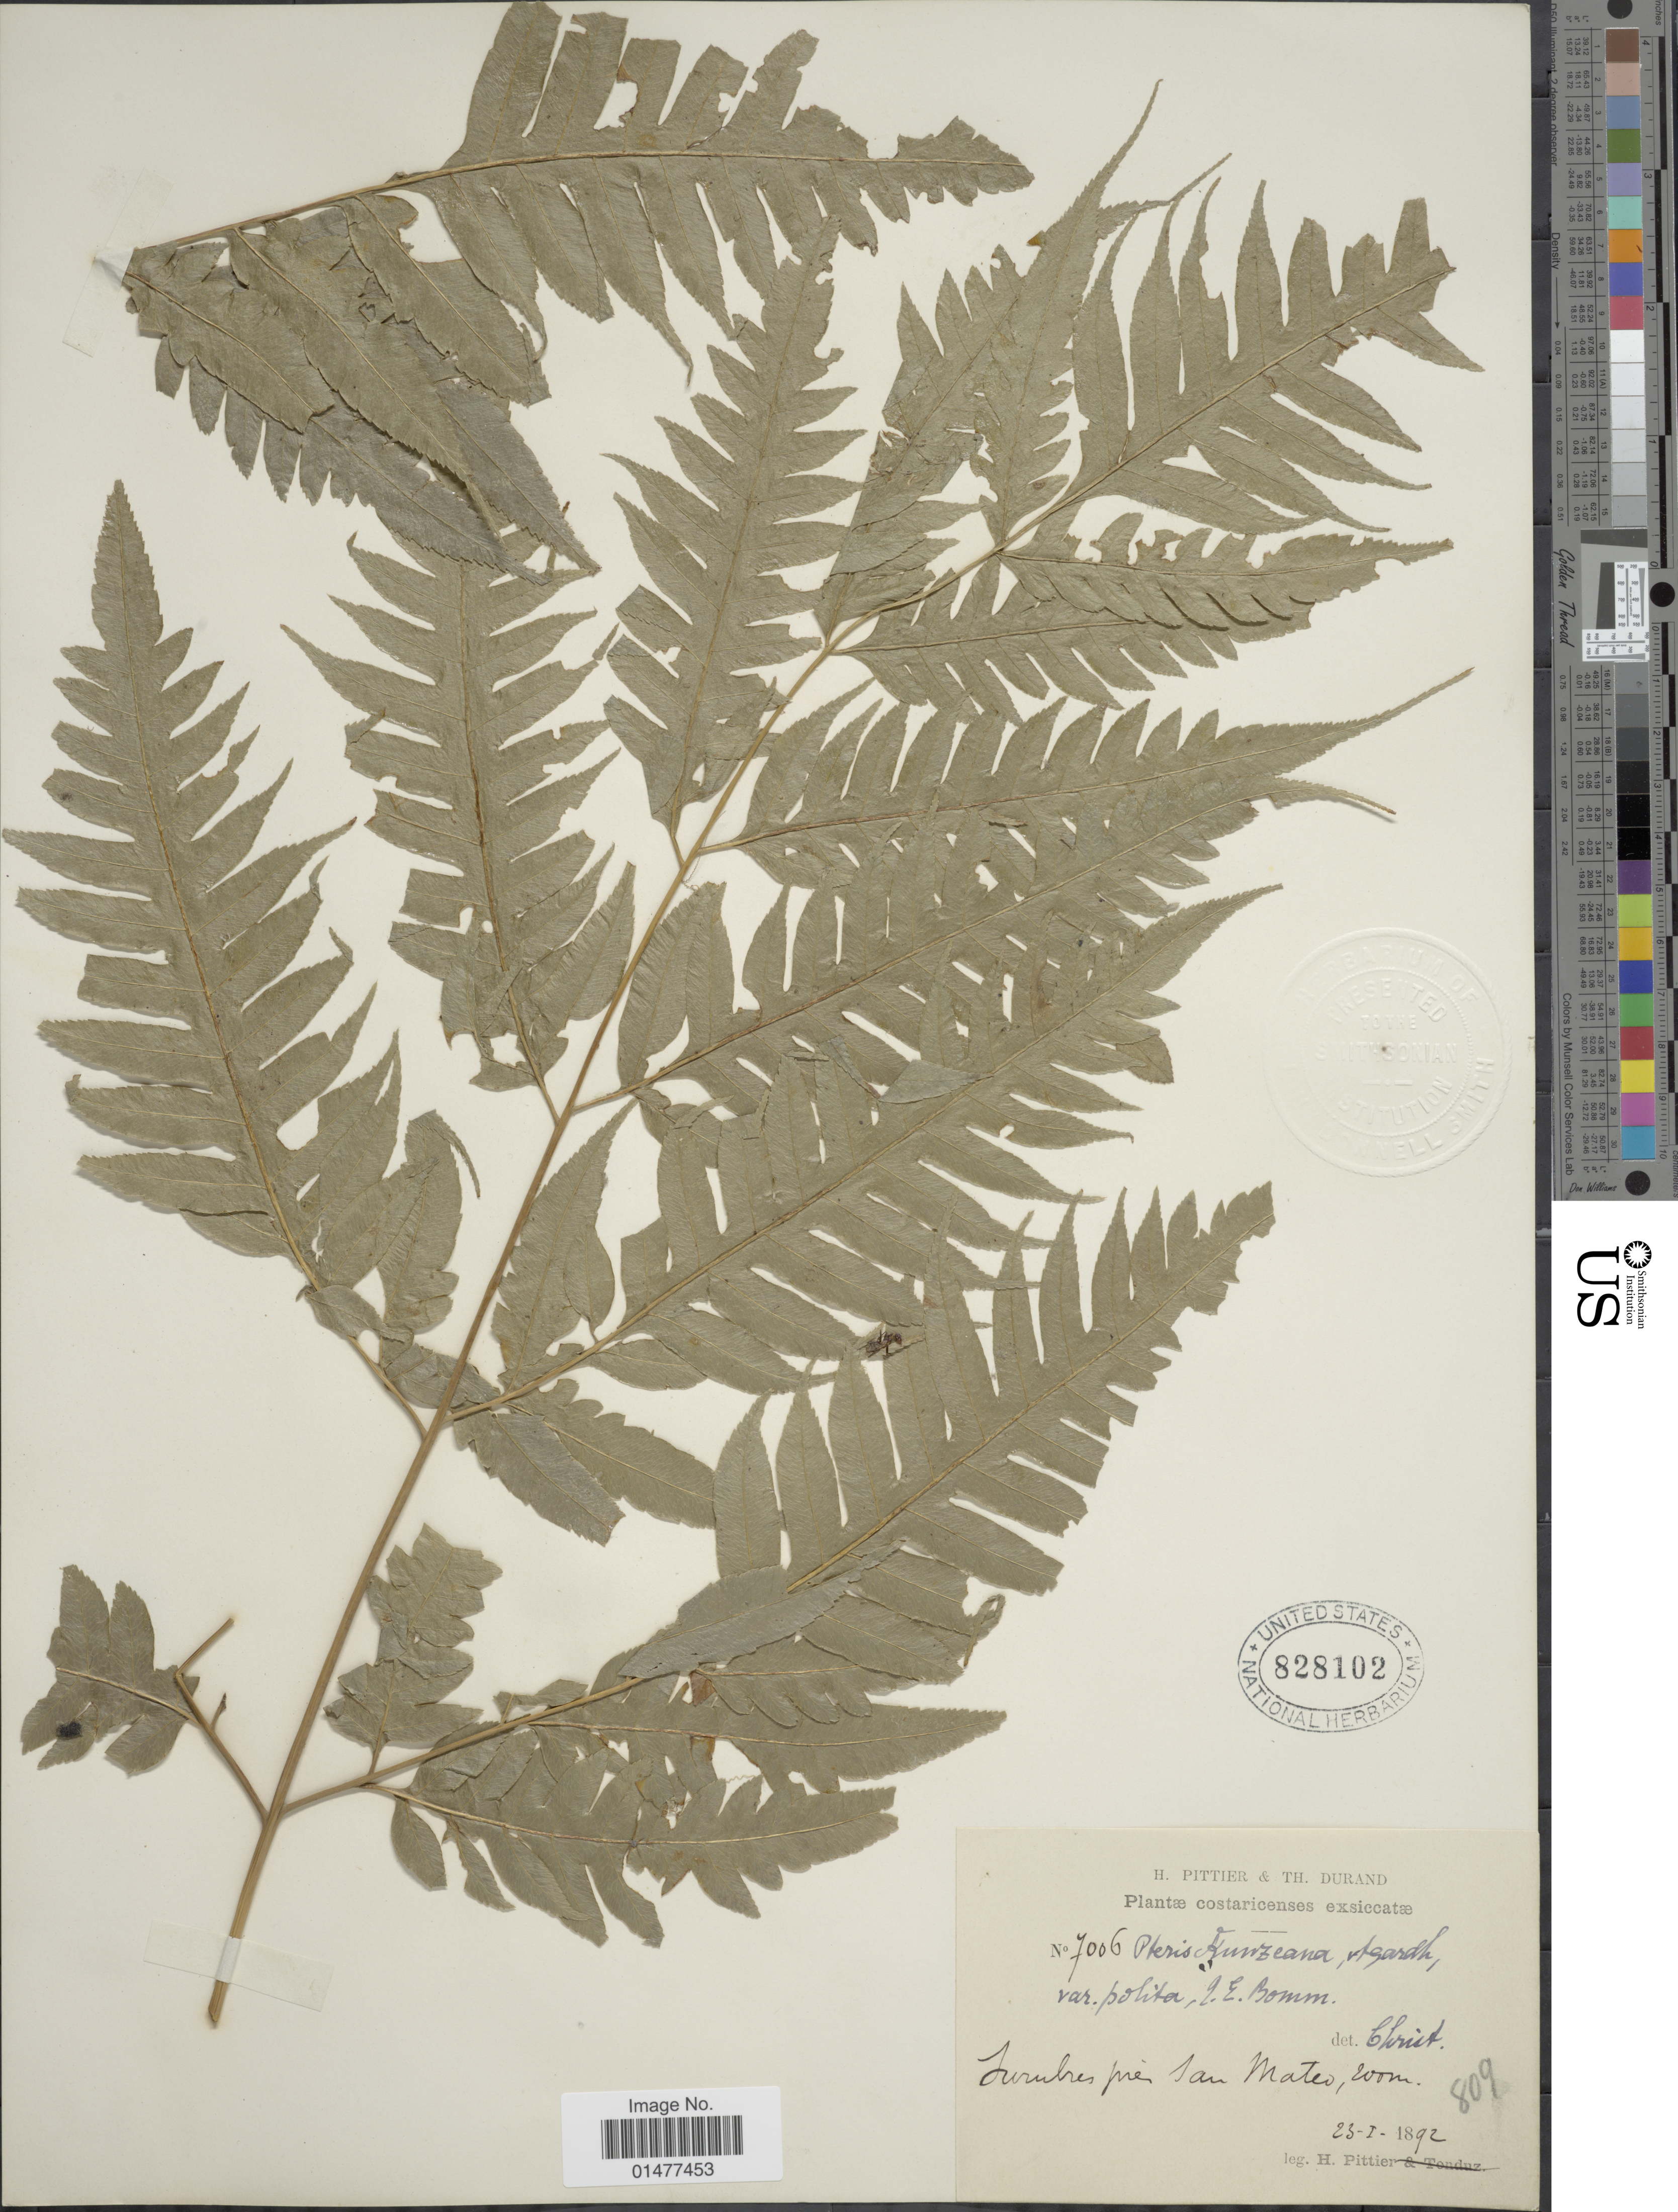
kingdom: Plantae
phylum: Tracheophyta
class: Polypodiopsida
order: Polypodiales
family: Pteridaceae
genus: Pteris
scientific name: Pteris altissima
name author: Poir.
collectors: H. F. Pittier & T. Durand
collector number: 809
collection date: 1892-01-23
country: Costa Rica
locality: Surubres pres San Mateo.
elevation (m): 200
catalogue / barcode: US 828102